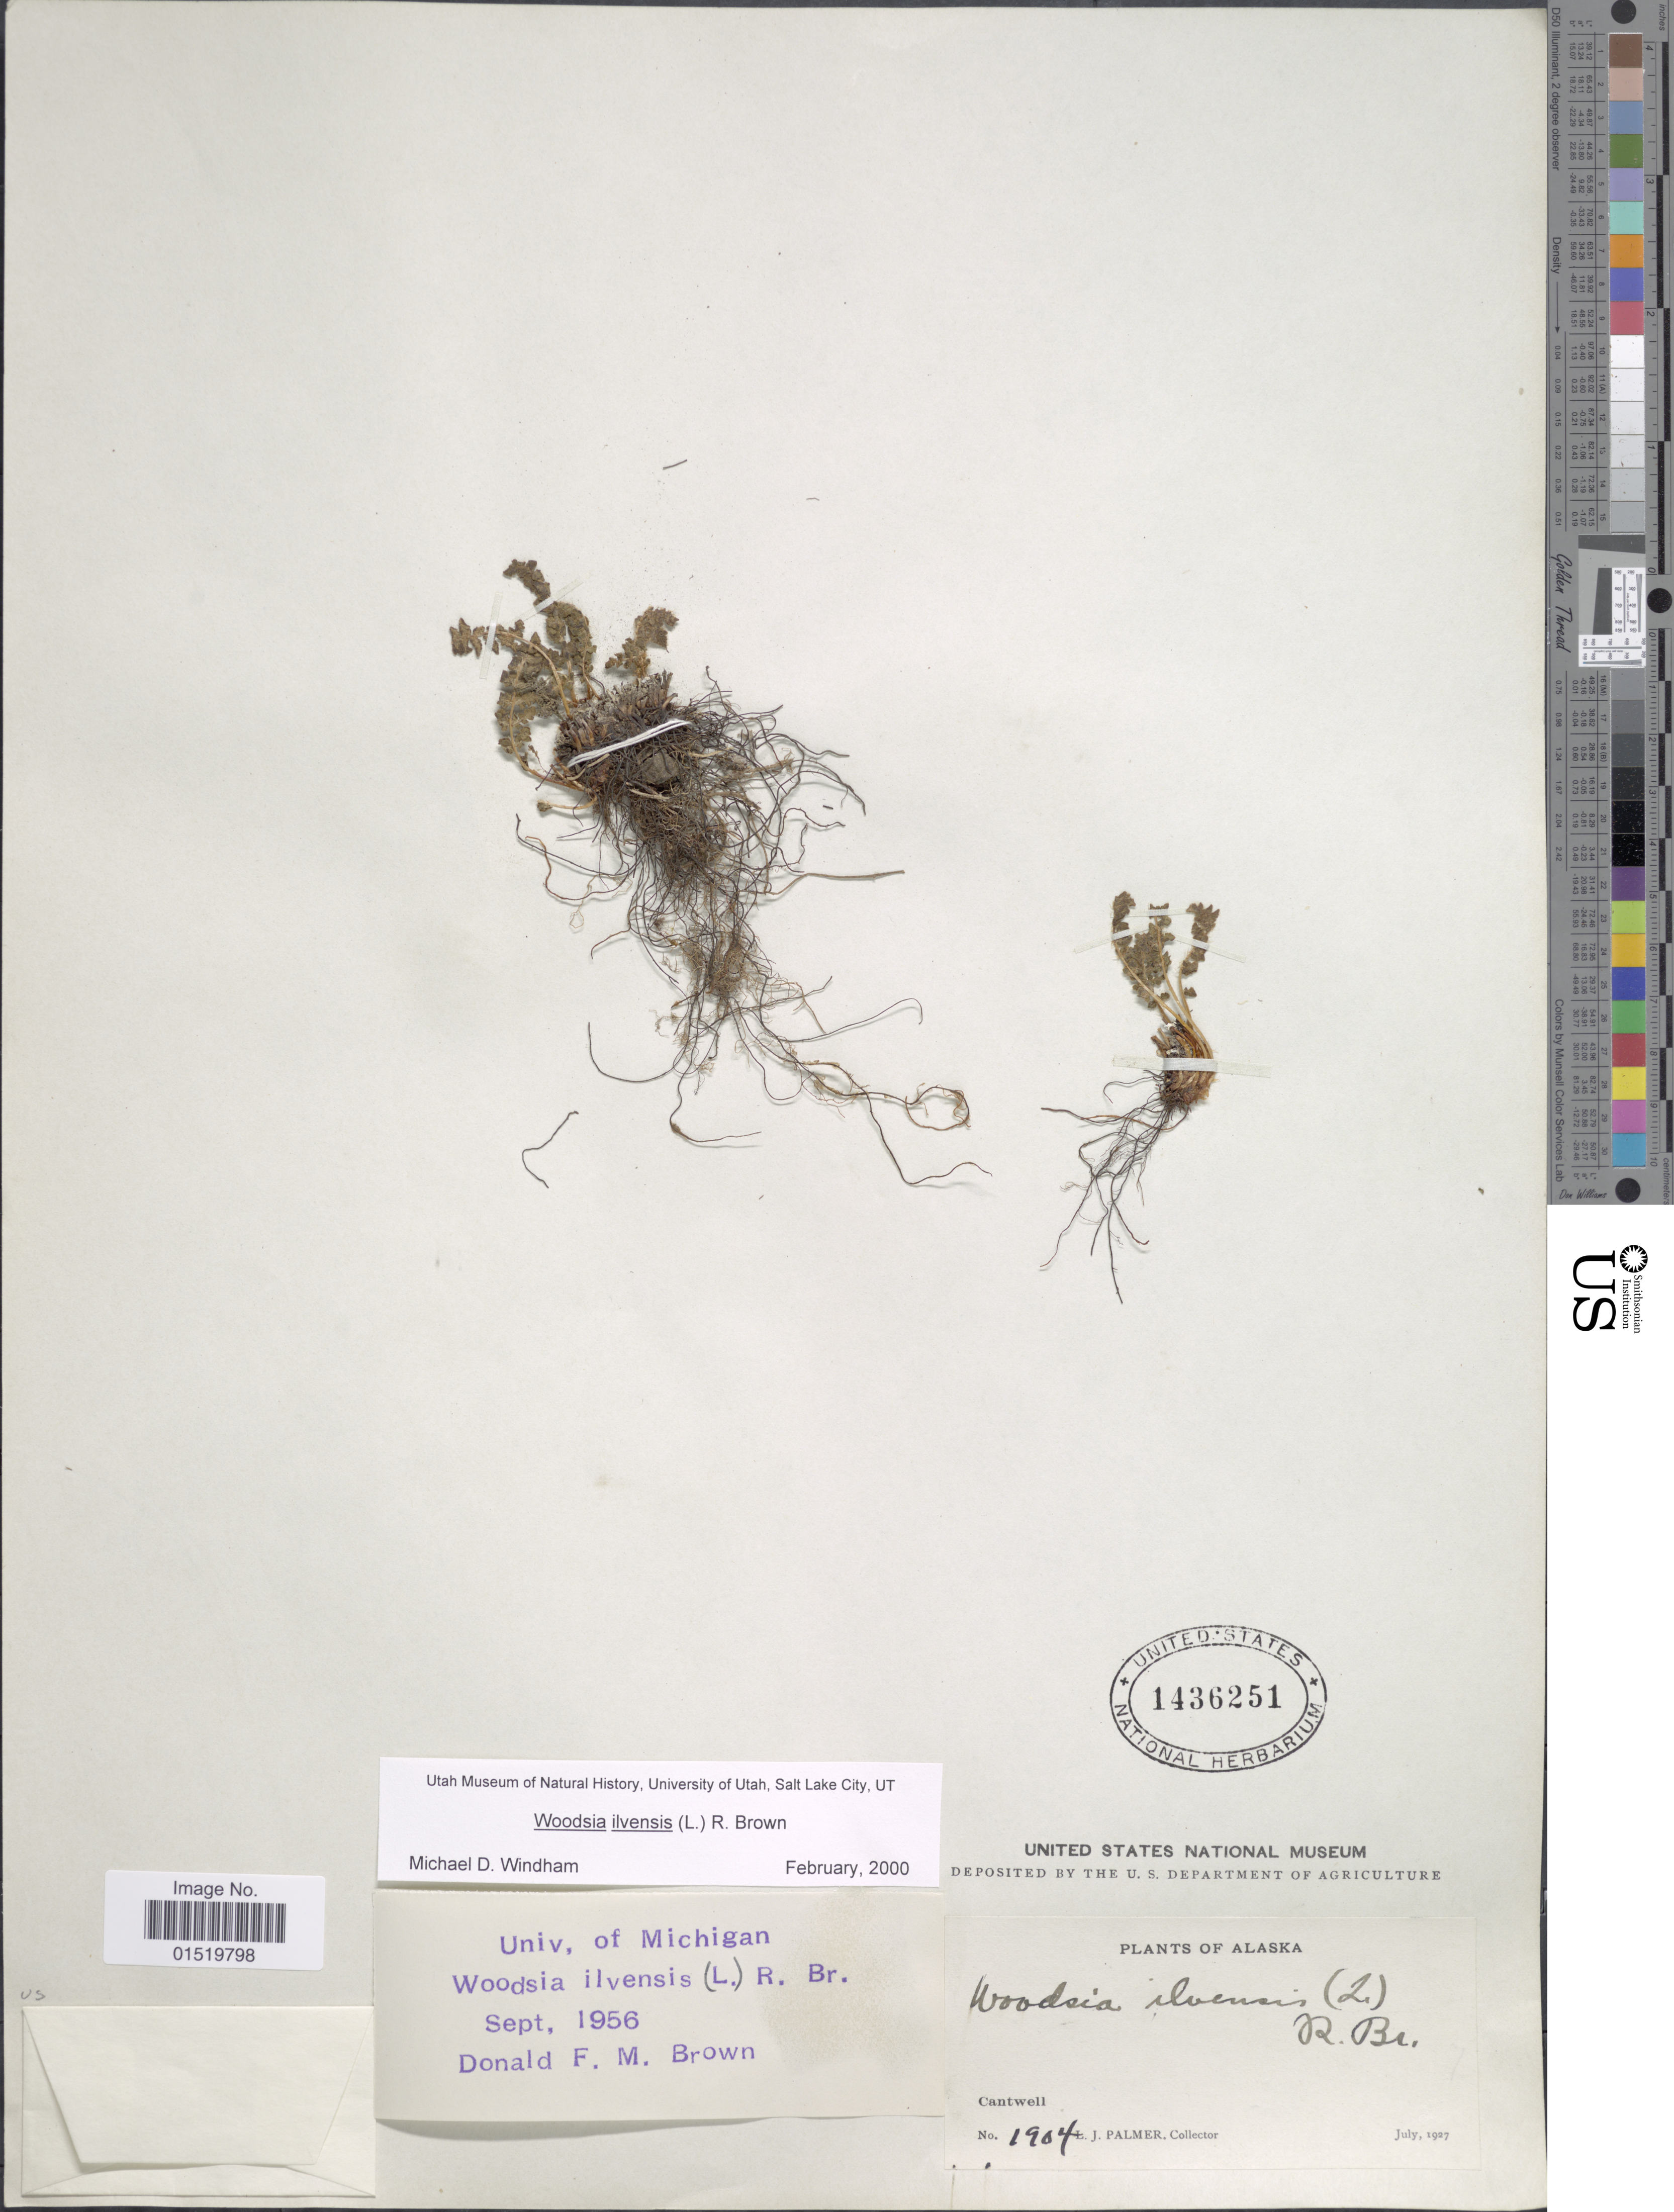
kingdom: Plantae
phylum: Tracheophyta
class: Polypodiopsida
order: Polypodiales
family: Woodsiaceae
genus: Woodsia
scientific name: Woodsia ilvensis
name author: (L.) R. Br.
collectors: L. J. Palmer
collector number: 1904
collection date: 1927-07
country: United States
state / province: Alaska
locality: Cantwell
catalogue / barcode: US 1436251